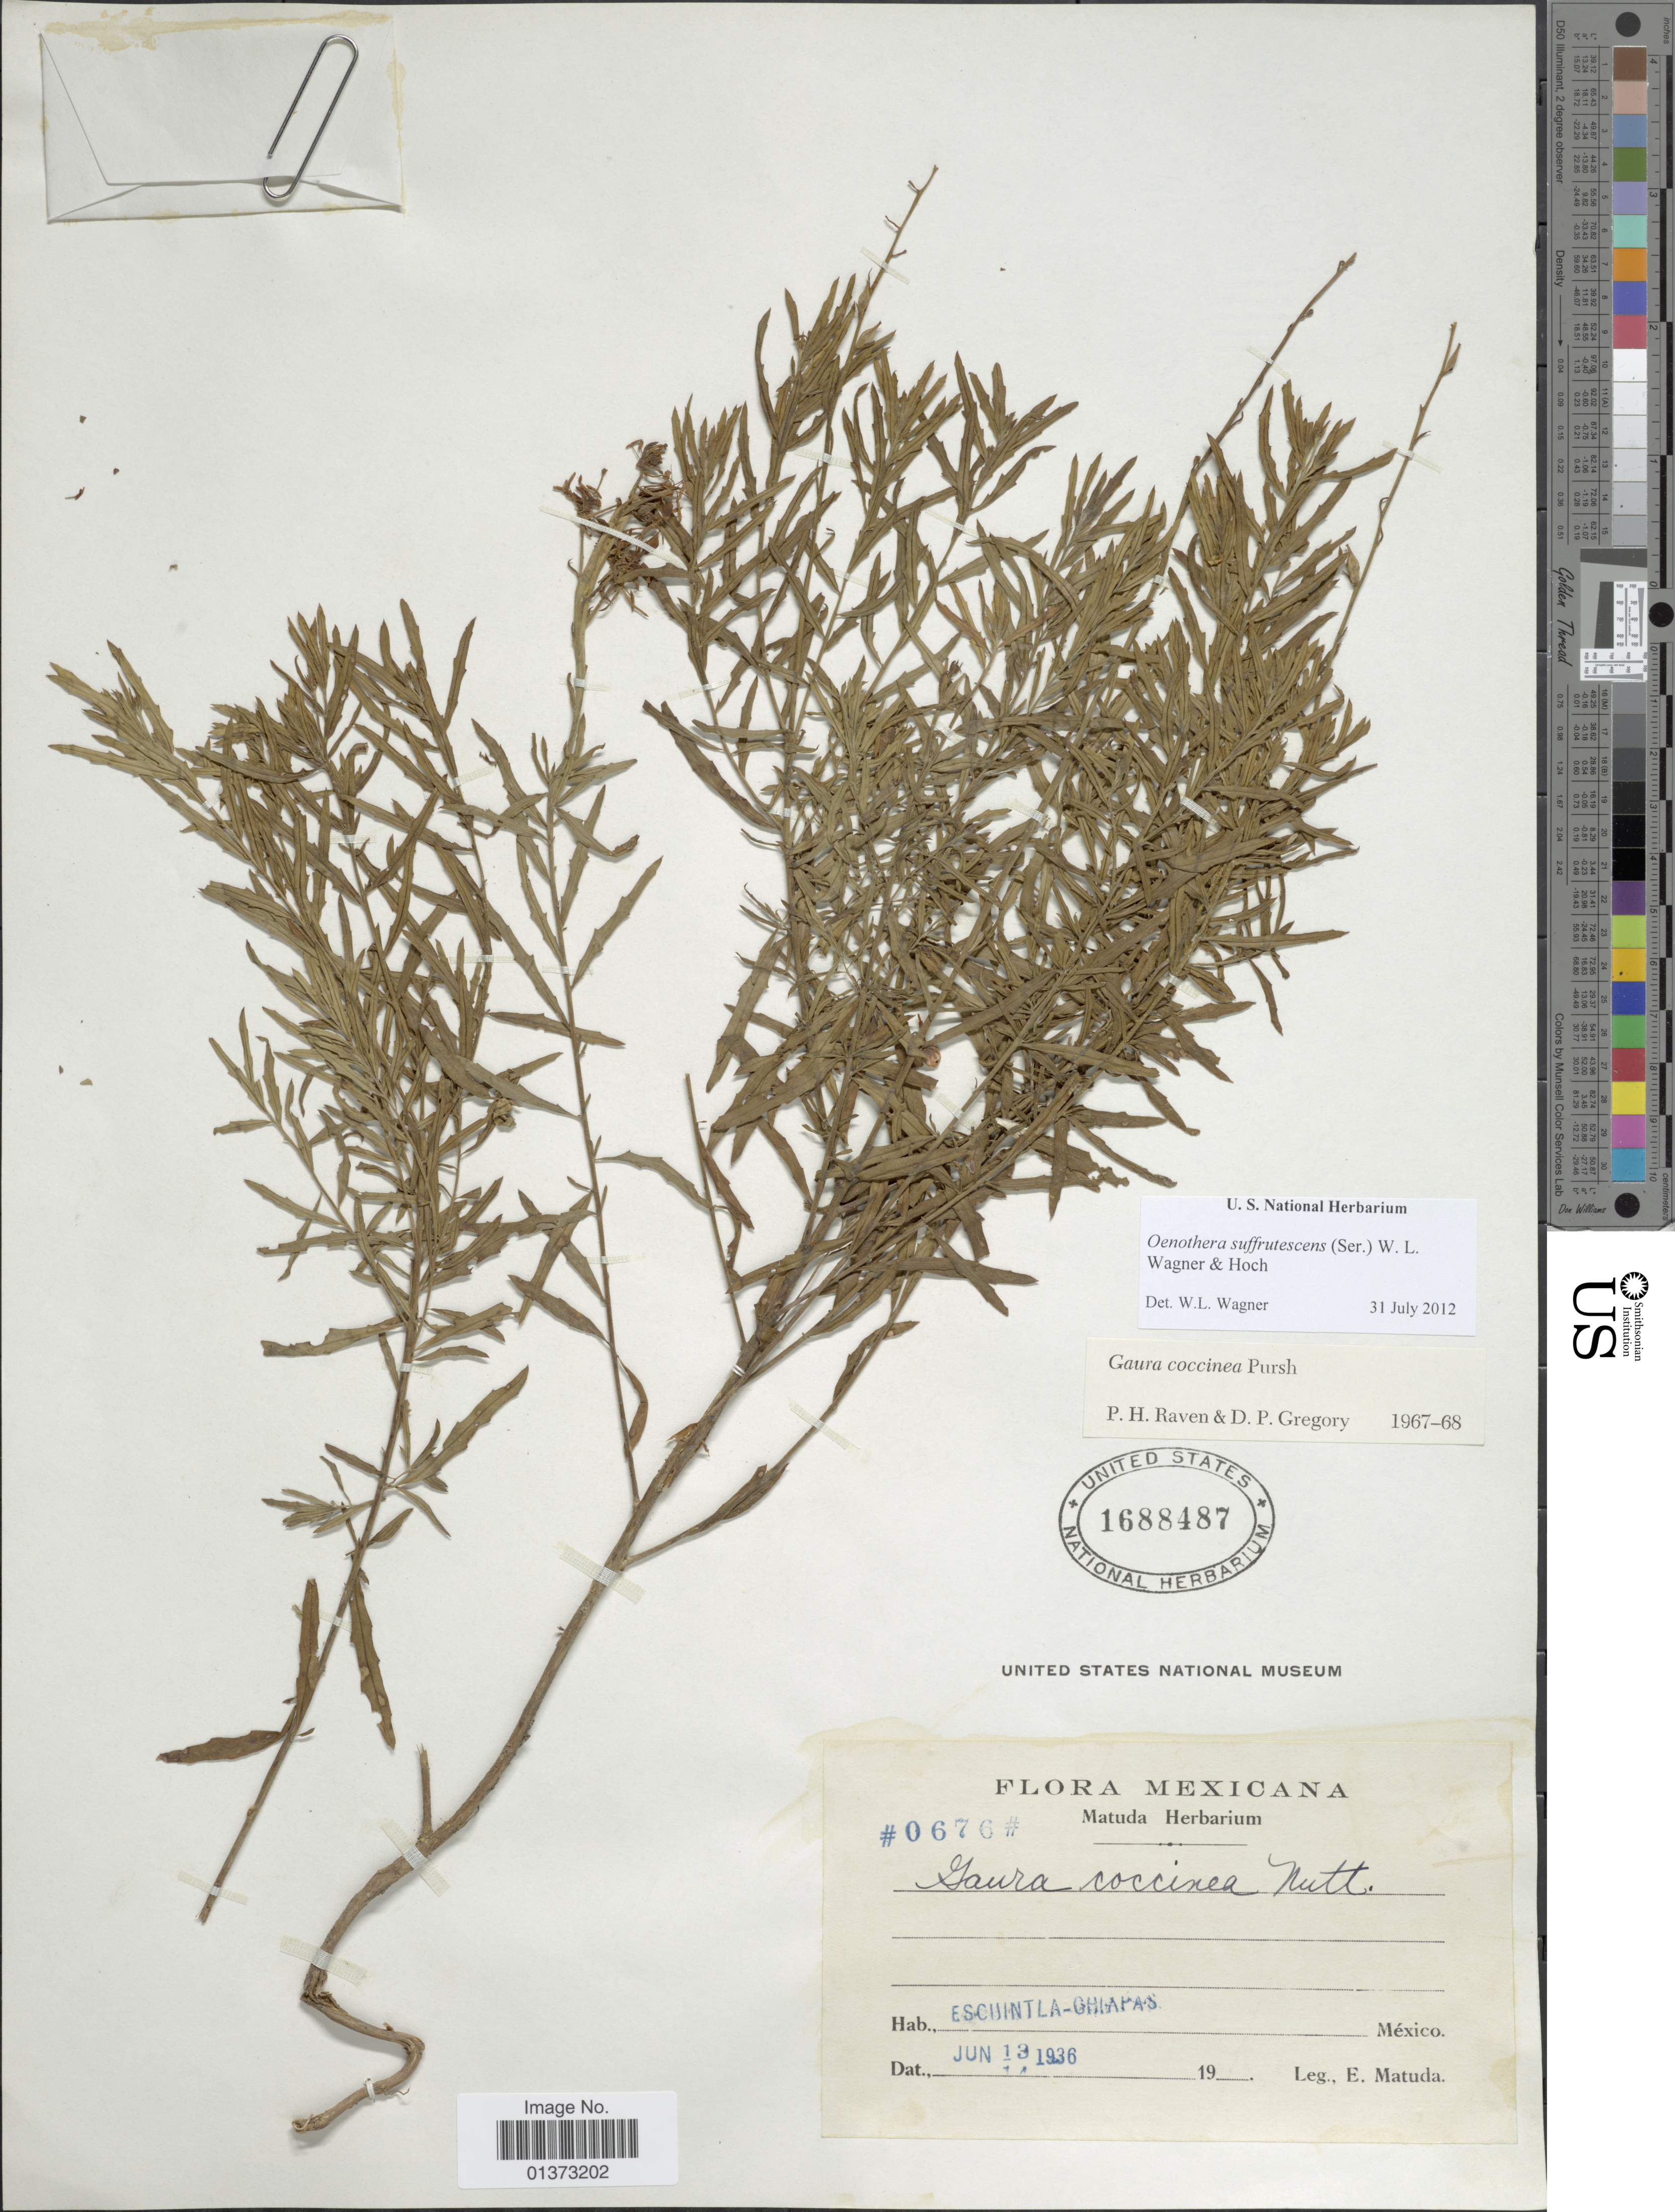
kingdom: Plantae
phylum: Tracheophyta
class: Magnoliopsida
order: Myrtales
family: Onagraceae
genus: Oenothera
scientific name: Oenothera suffrutescens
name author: (Ser.) W.L. Wagner & Hoch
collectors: E. Matuda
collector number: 0676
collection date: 1936-06-13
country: Mexico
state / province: Chiapas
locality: Escuintla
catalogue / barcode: US 1688487